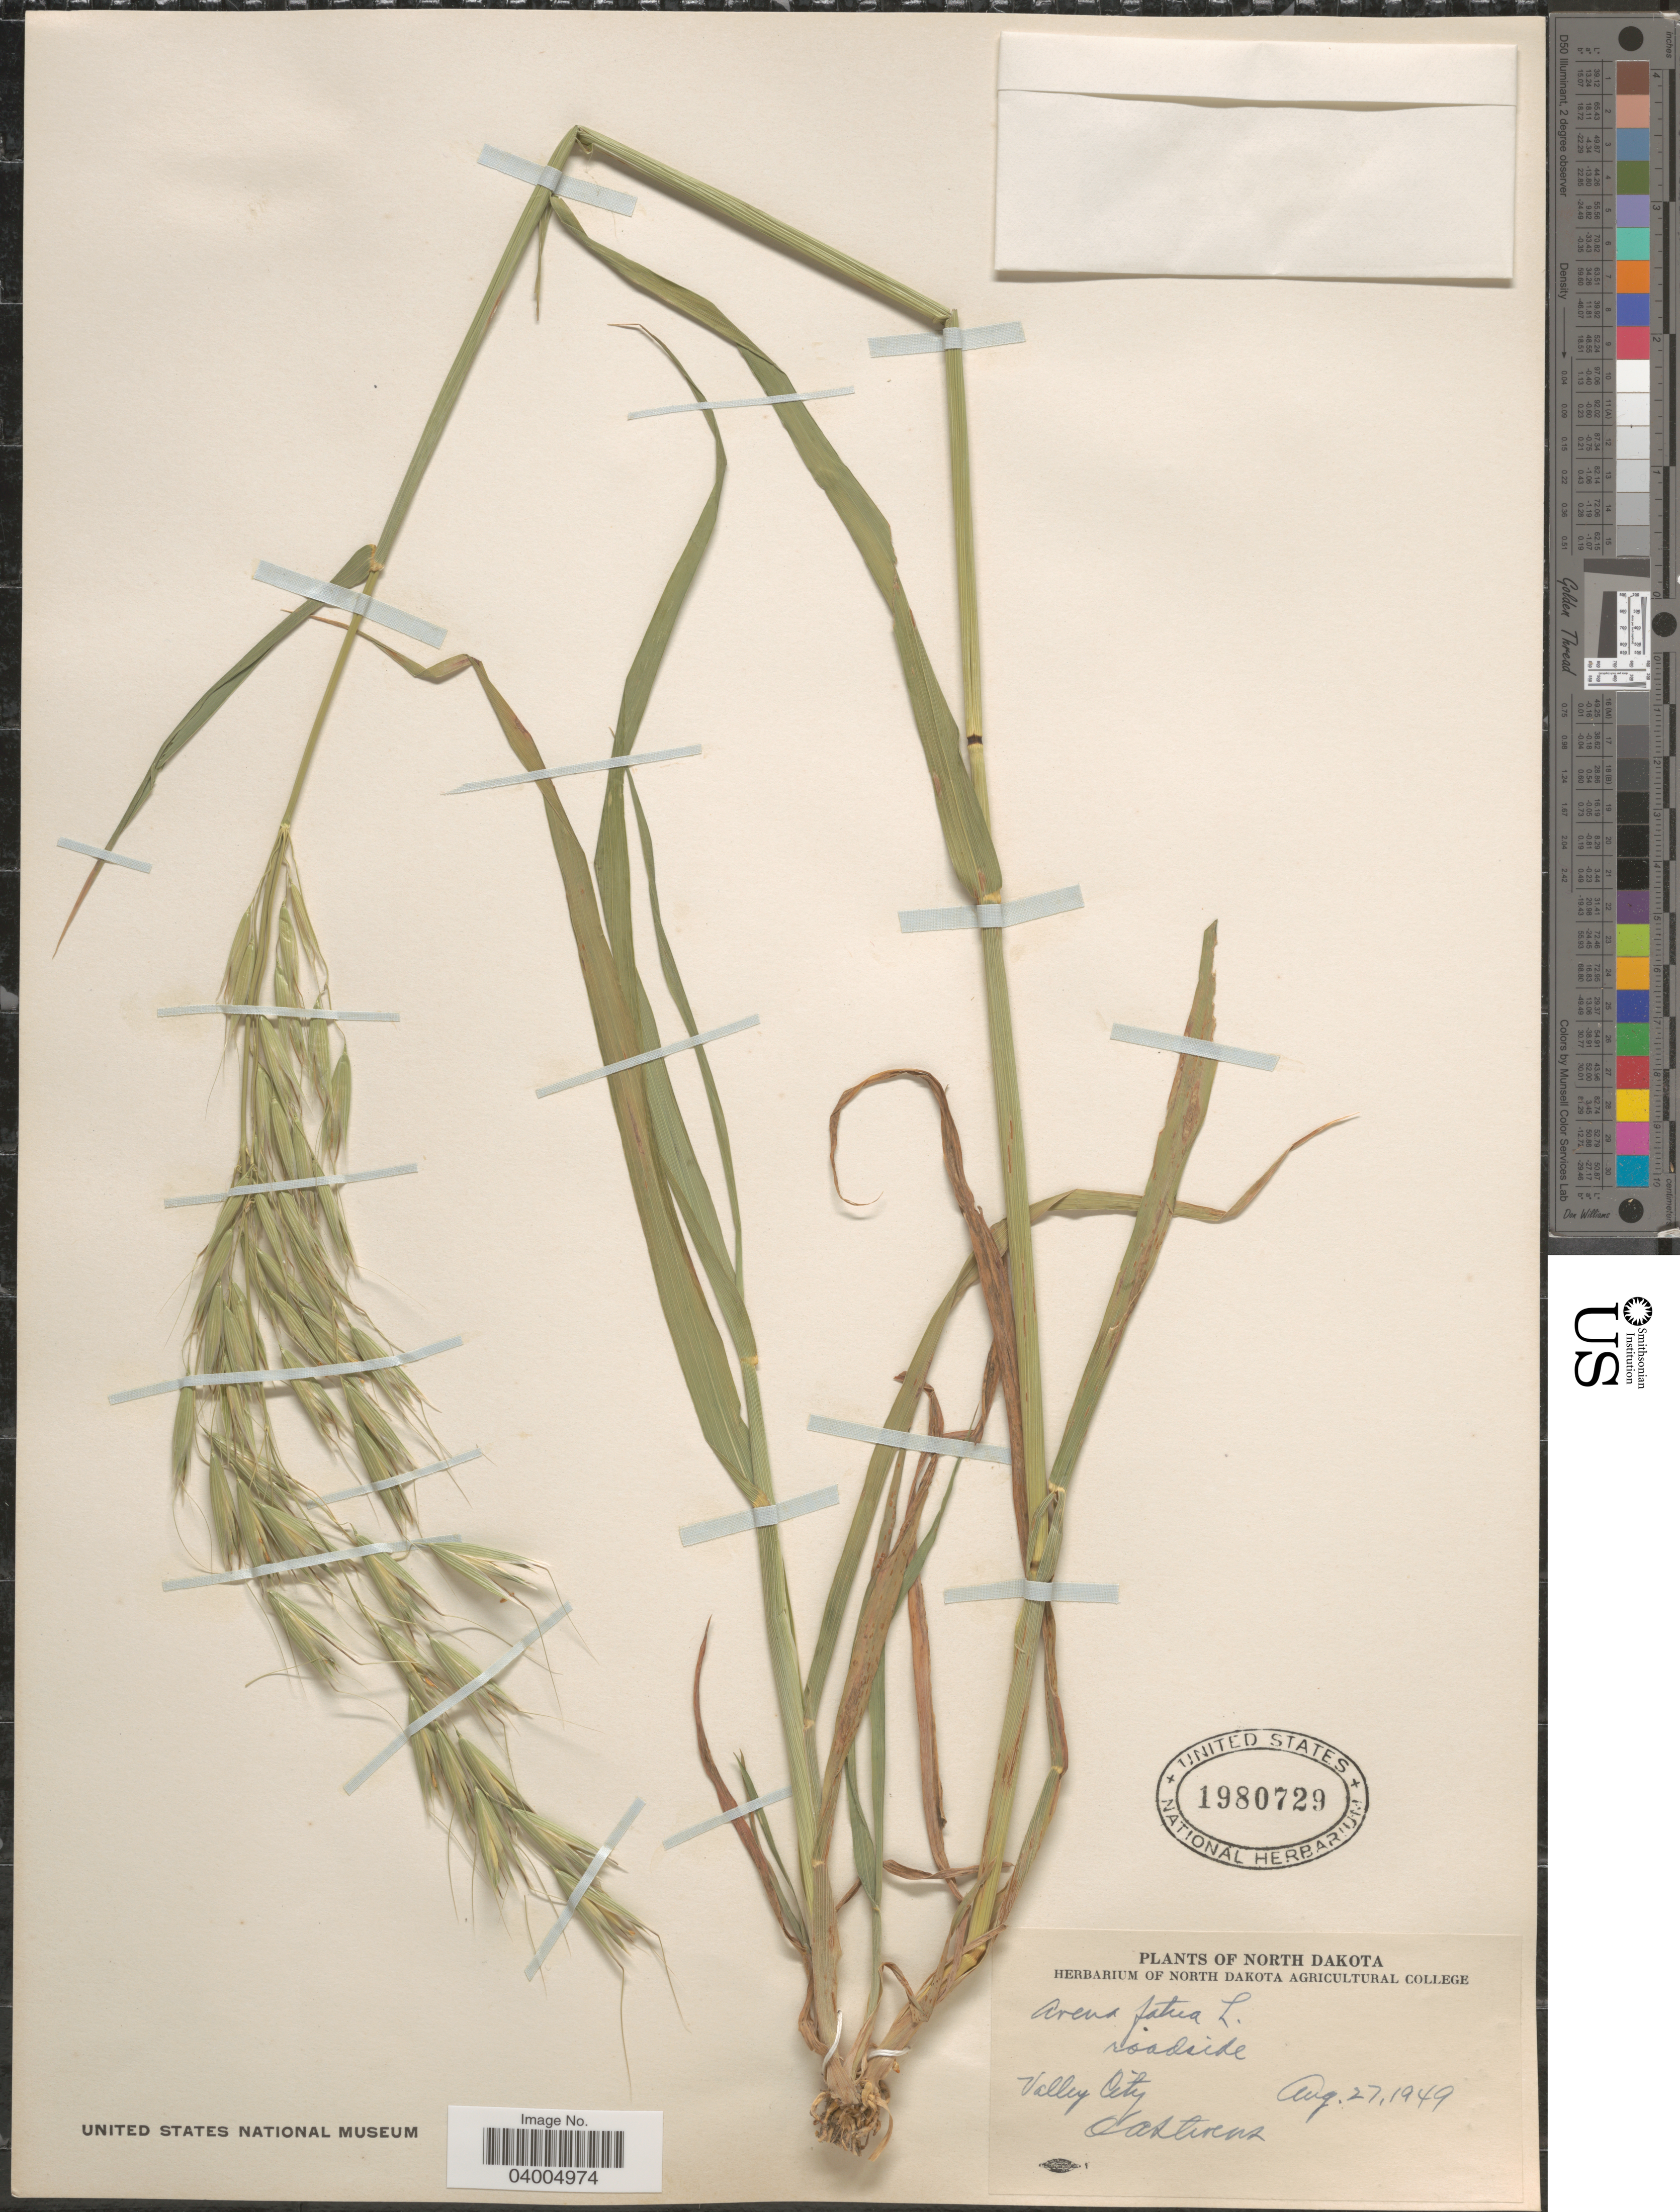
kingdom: Plantae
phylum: Tracheophyta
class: Liliopsida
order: Poales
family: Poaceae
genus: Avena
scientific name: Avena fatua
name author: L.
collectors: O. A. Stevens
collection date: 1949-08-27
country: United States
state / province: North Dakota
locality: Valley City.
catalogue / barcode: US 1980729